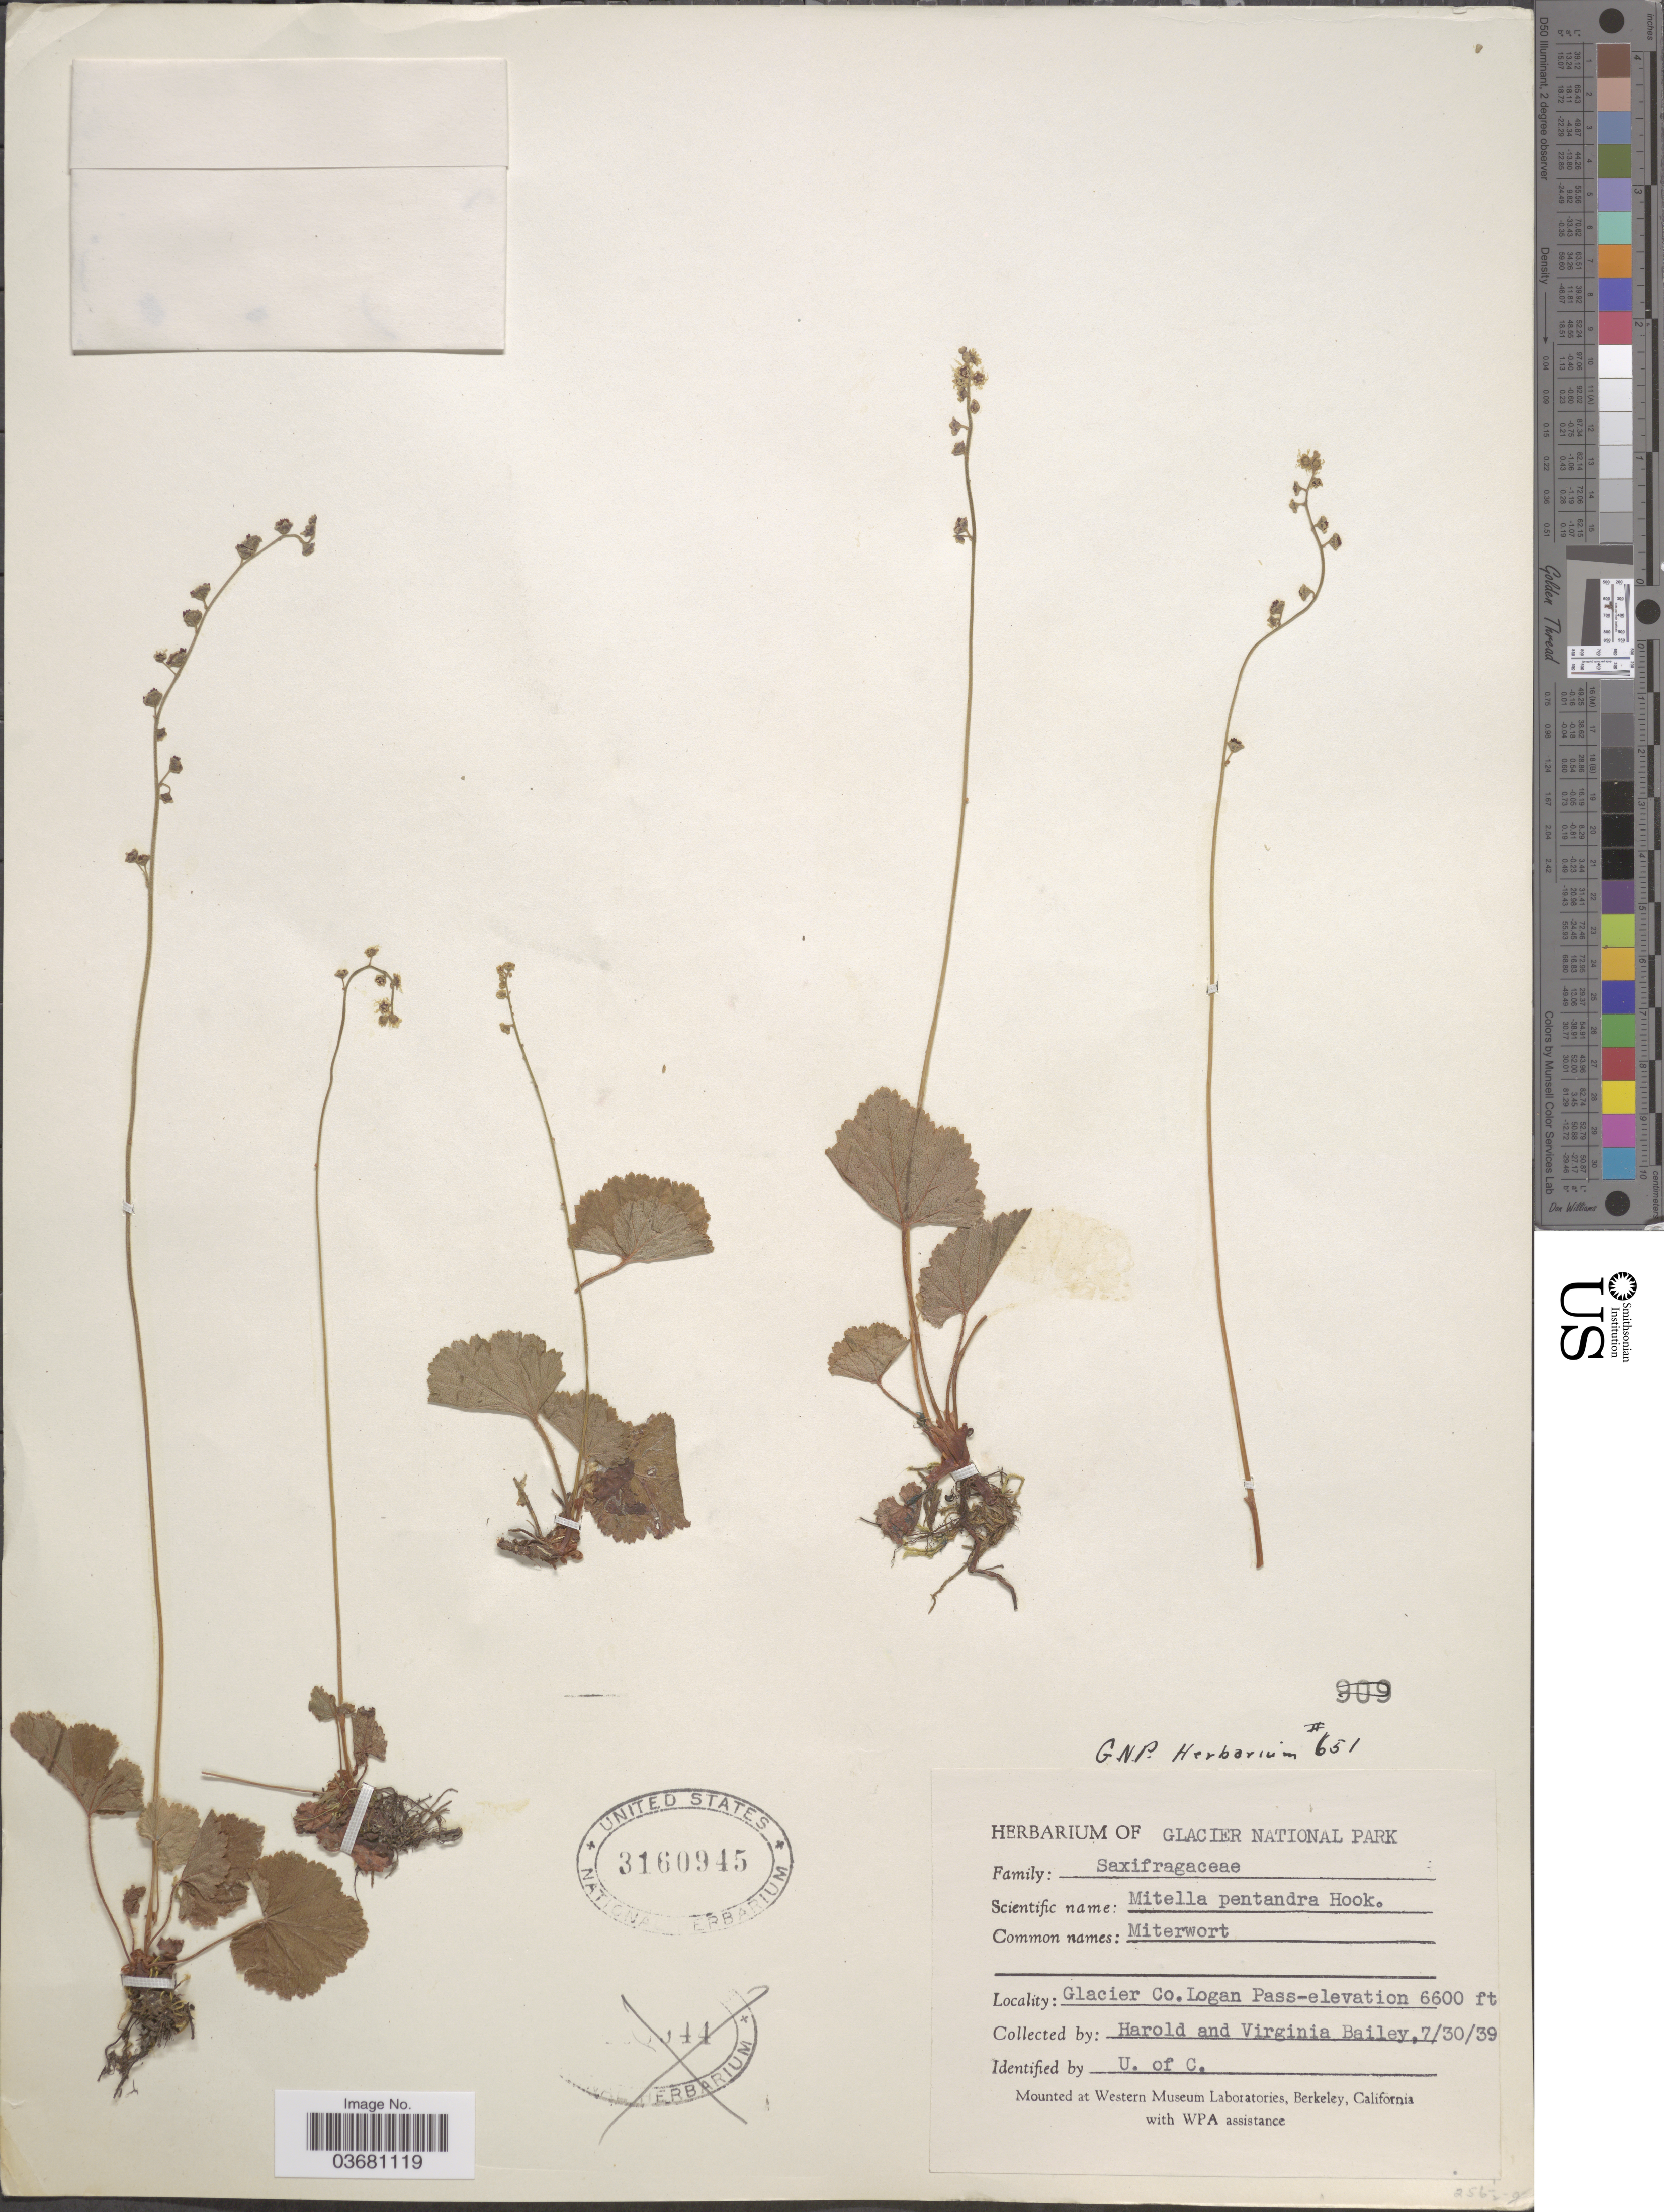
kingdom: Plantae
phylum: Tracheophyta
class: Magnoliopsida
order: Saxifragales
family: Saxifragaceae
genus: Mitella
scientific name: Mitella pentandra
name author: Hook.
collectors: H. Bailey & V. L. Bailey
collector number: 651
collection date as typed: Transcribed d/m/y: 30/7/39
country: United States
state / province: Montana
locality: Glacier Co. Logan Pass.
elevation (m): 2012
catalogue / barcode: US 3160945